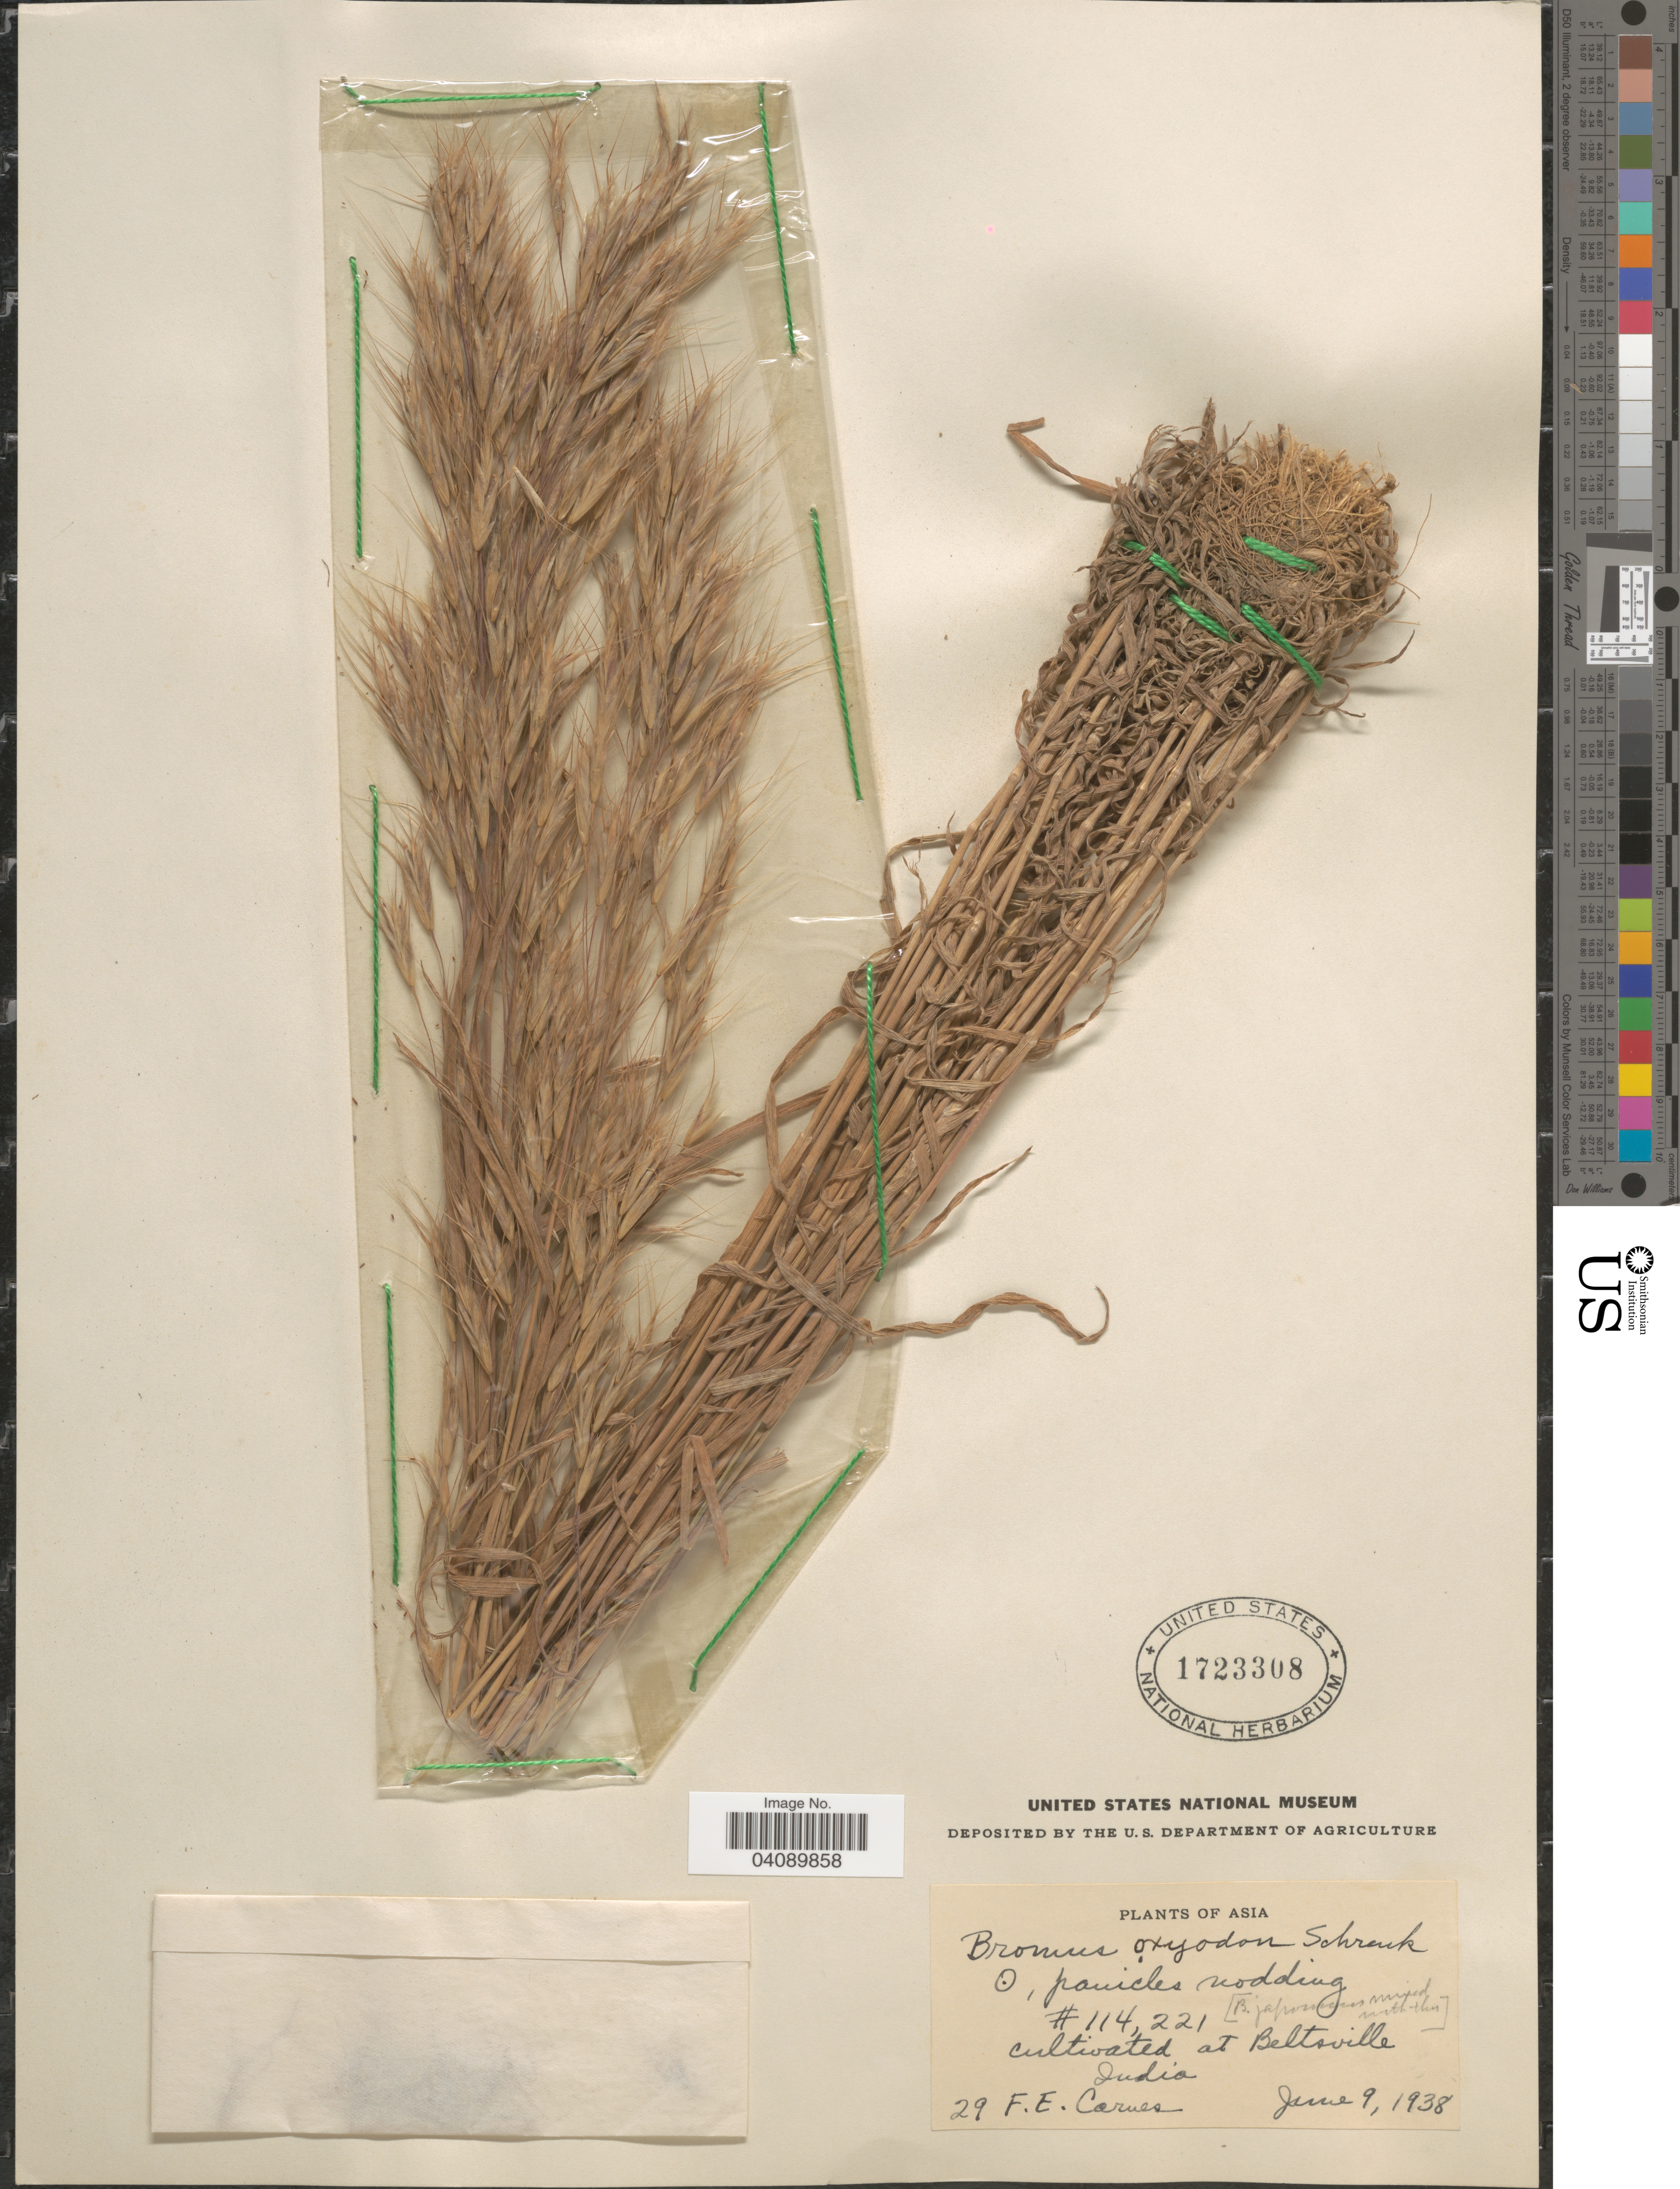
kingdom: Plantae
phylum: Tracheophyta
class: Liliopsida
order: Poales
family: Poaceae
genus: Bromus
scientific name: Bromus oxyodon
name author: Schrenk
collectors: F. Carnes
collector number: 29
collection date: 1938-06-09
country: United States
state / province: Maryland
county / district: Prince George's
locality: Beltsville.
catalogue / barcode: US 1723308